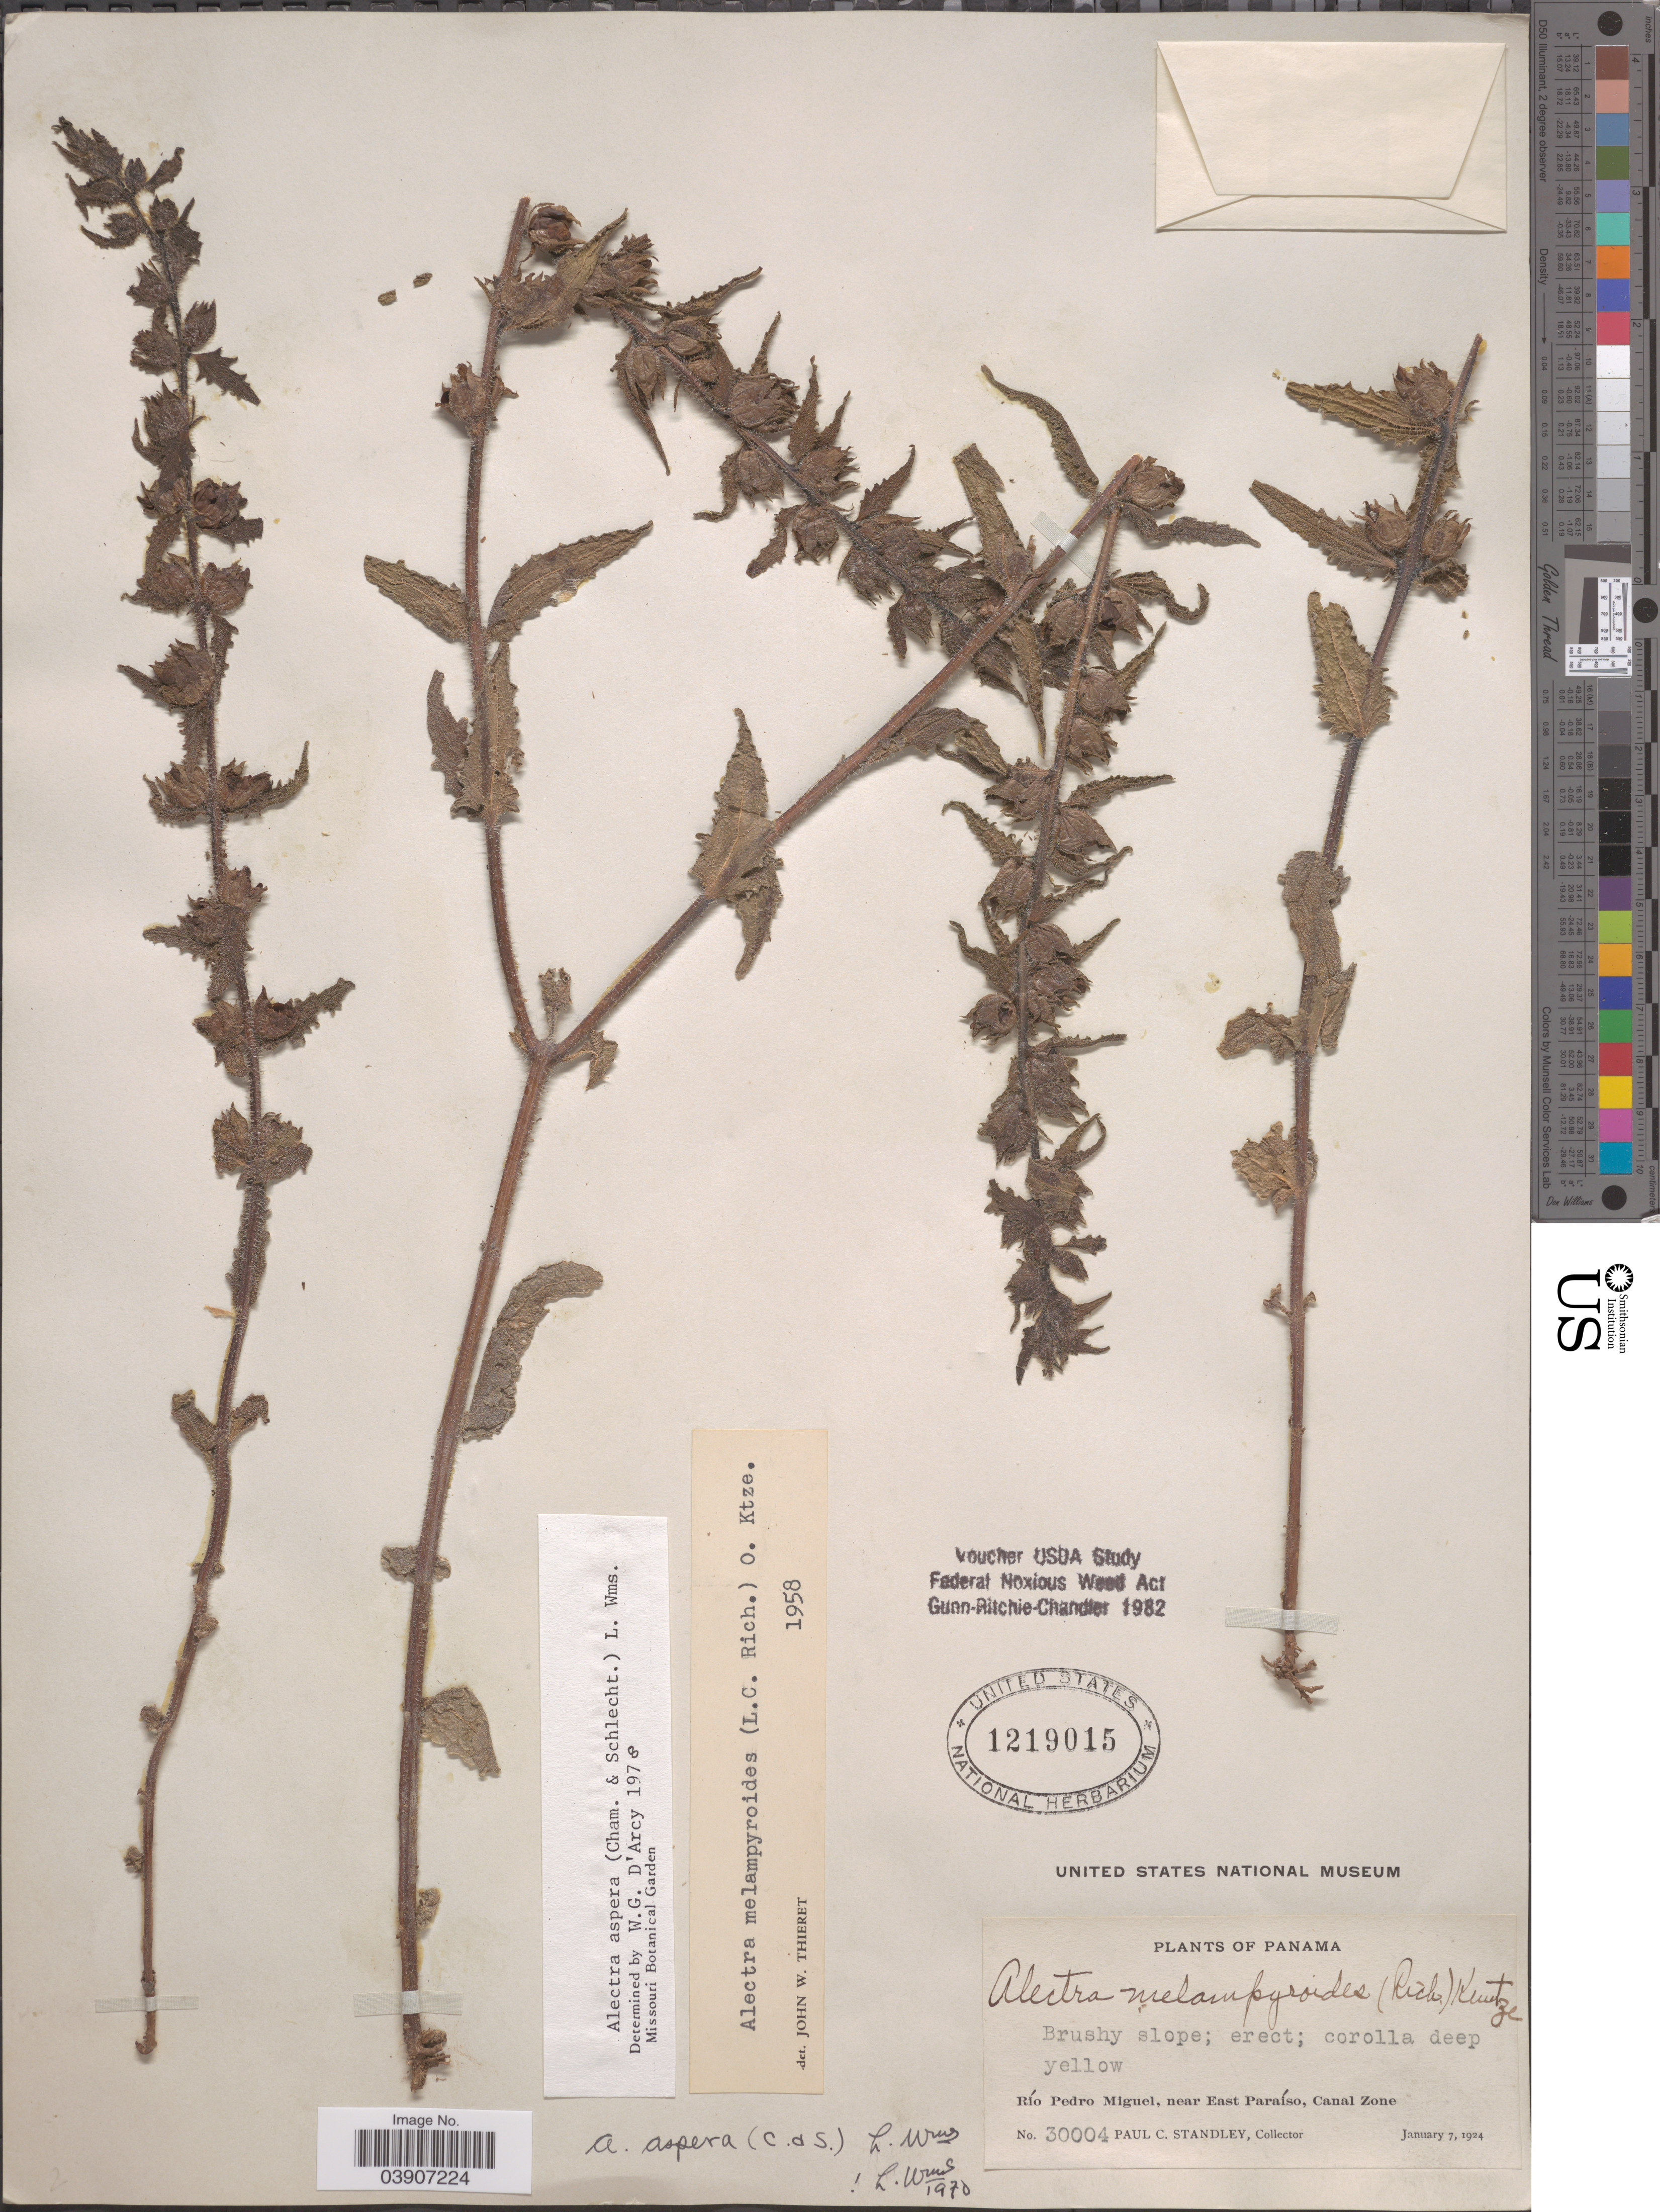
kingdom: Plantae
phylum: Tracheophyta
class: Magnoliopsida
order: Lamiales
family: Orobanchaceae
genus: Alectra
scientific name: Alectra aspera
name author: (Cham. & Schltdl.) L.O. Williams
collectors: P. C. Standley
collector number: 30004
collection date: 1924-01-07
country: Panama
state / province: Colón / Panamá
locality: Río Pedro Miguel, near East Paraíso, Canal Zone.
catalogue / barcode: US 1219015